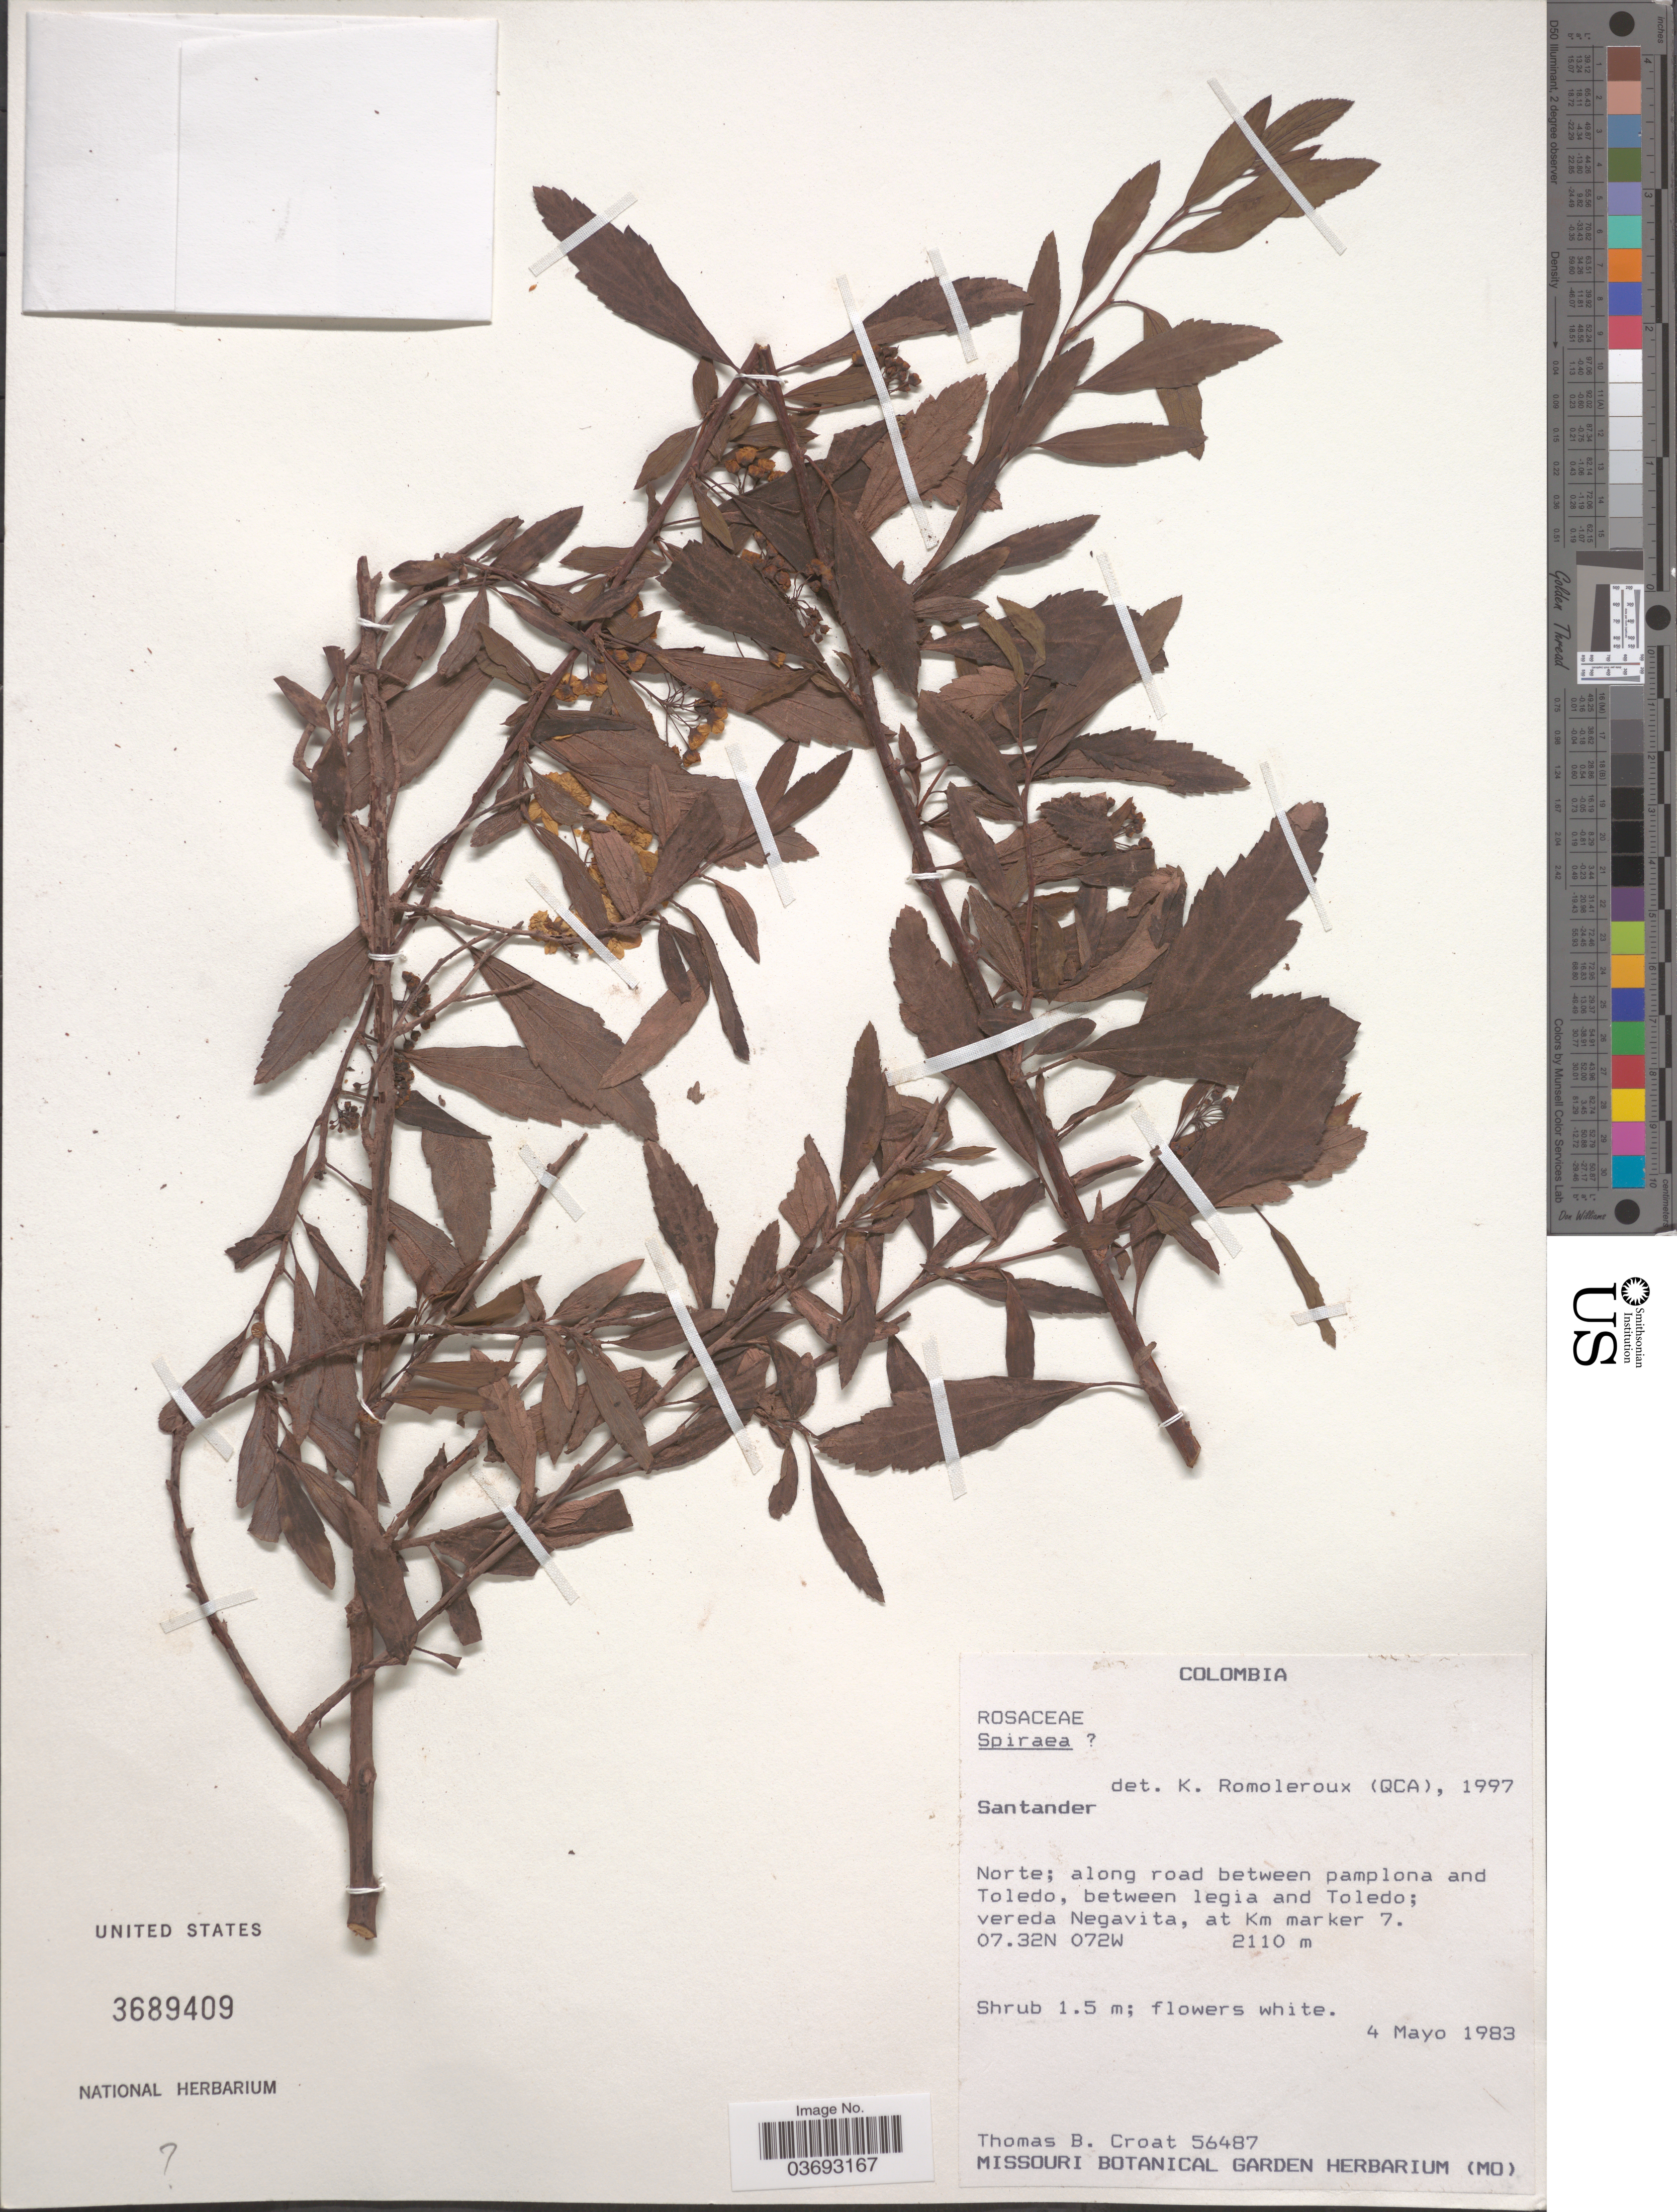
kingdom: Plantae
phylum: Tracheophyta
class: Magnoliopsida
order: Rosales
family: Rosaceae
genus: Spiraea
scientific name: Spiraea sp.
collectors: T. B. Croat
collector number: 56487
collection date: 1983-05-04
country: Colombia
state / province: Norte de Santander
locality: Along road between pamplona and Toledo, between legia and Toledo; vereda Negavita, at Km marker 7.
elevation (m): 2110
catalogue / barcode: US 3689409